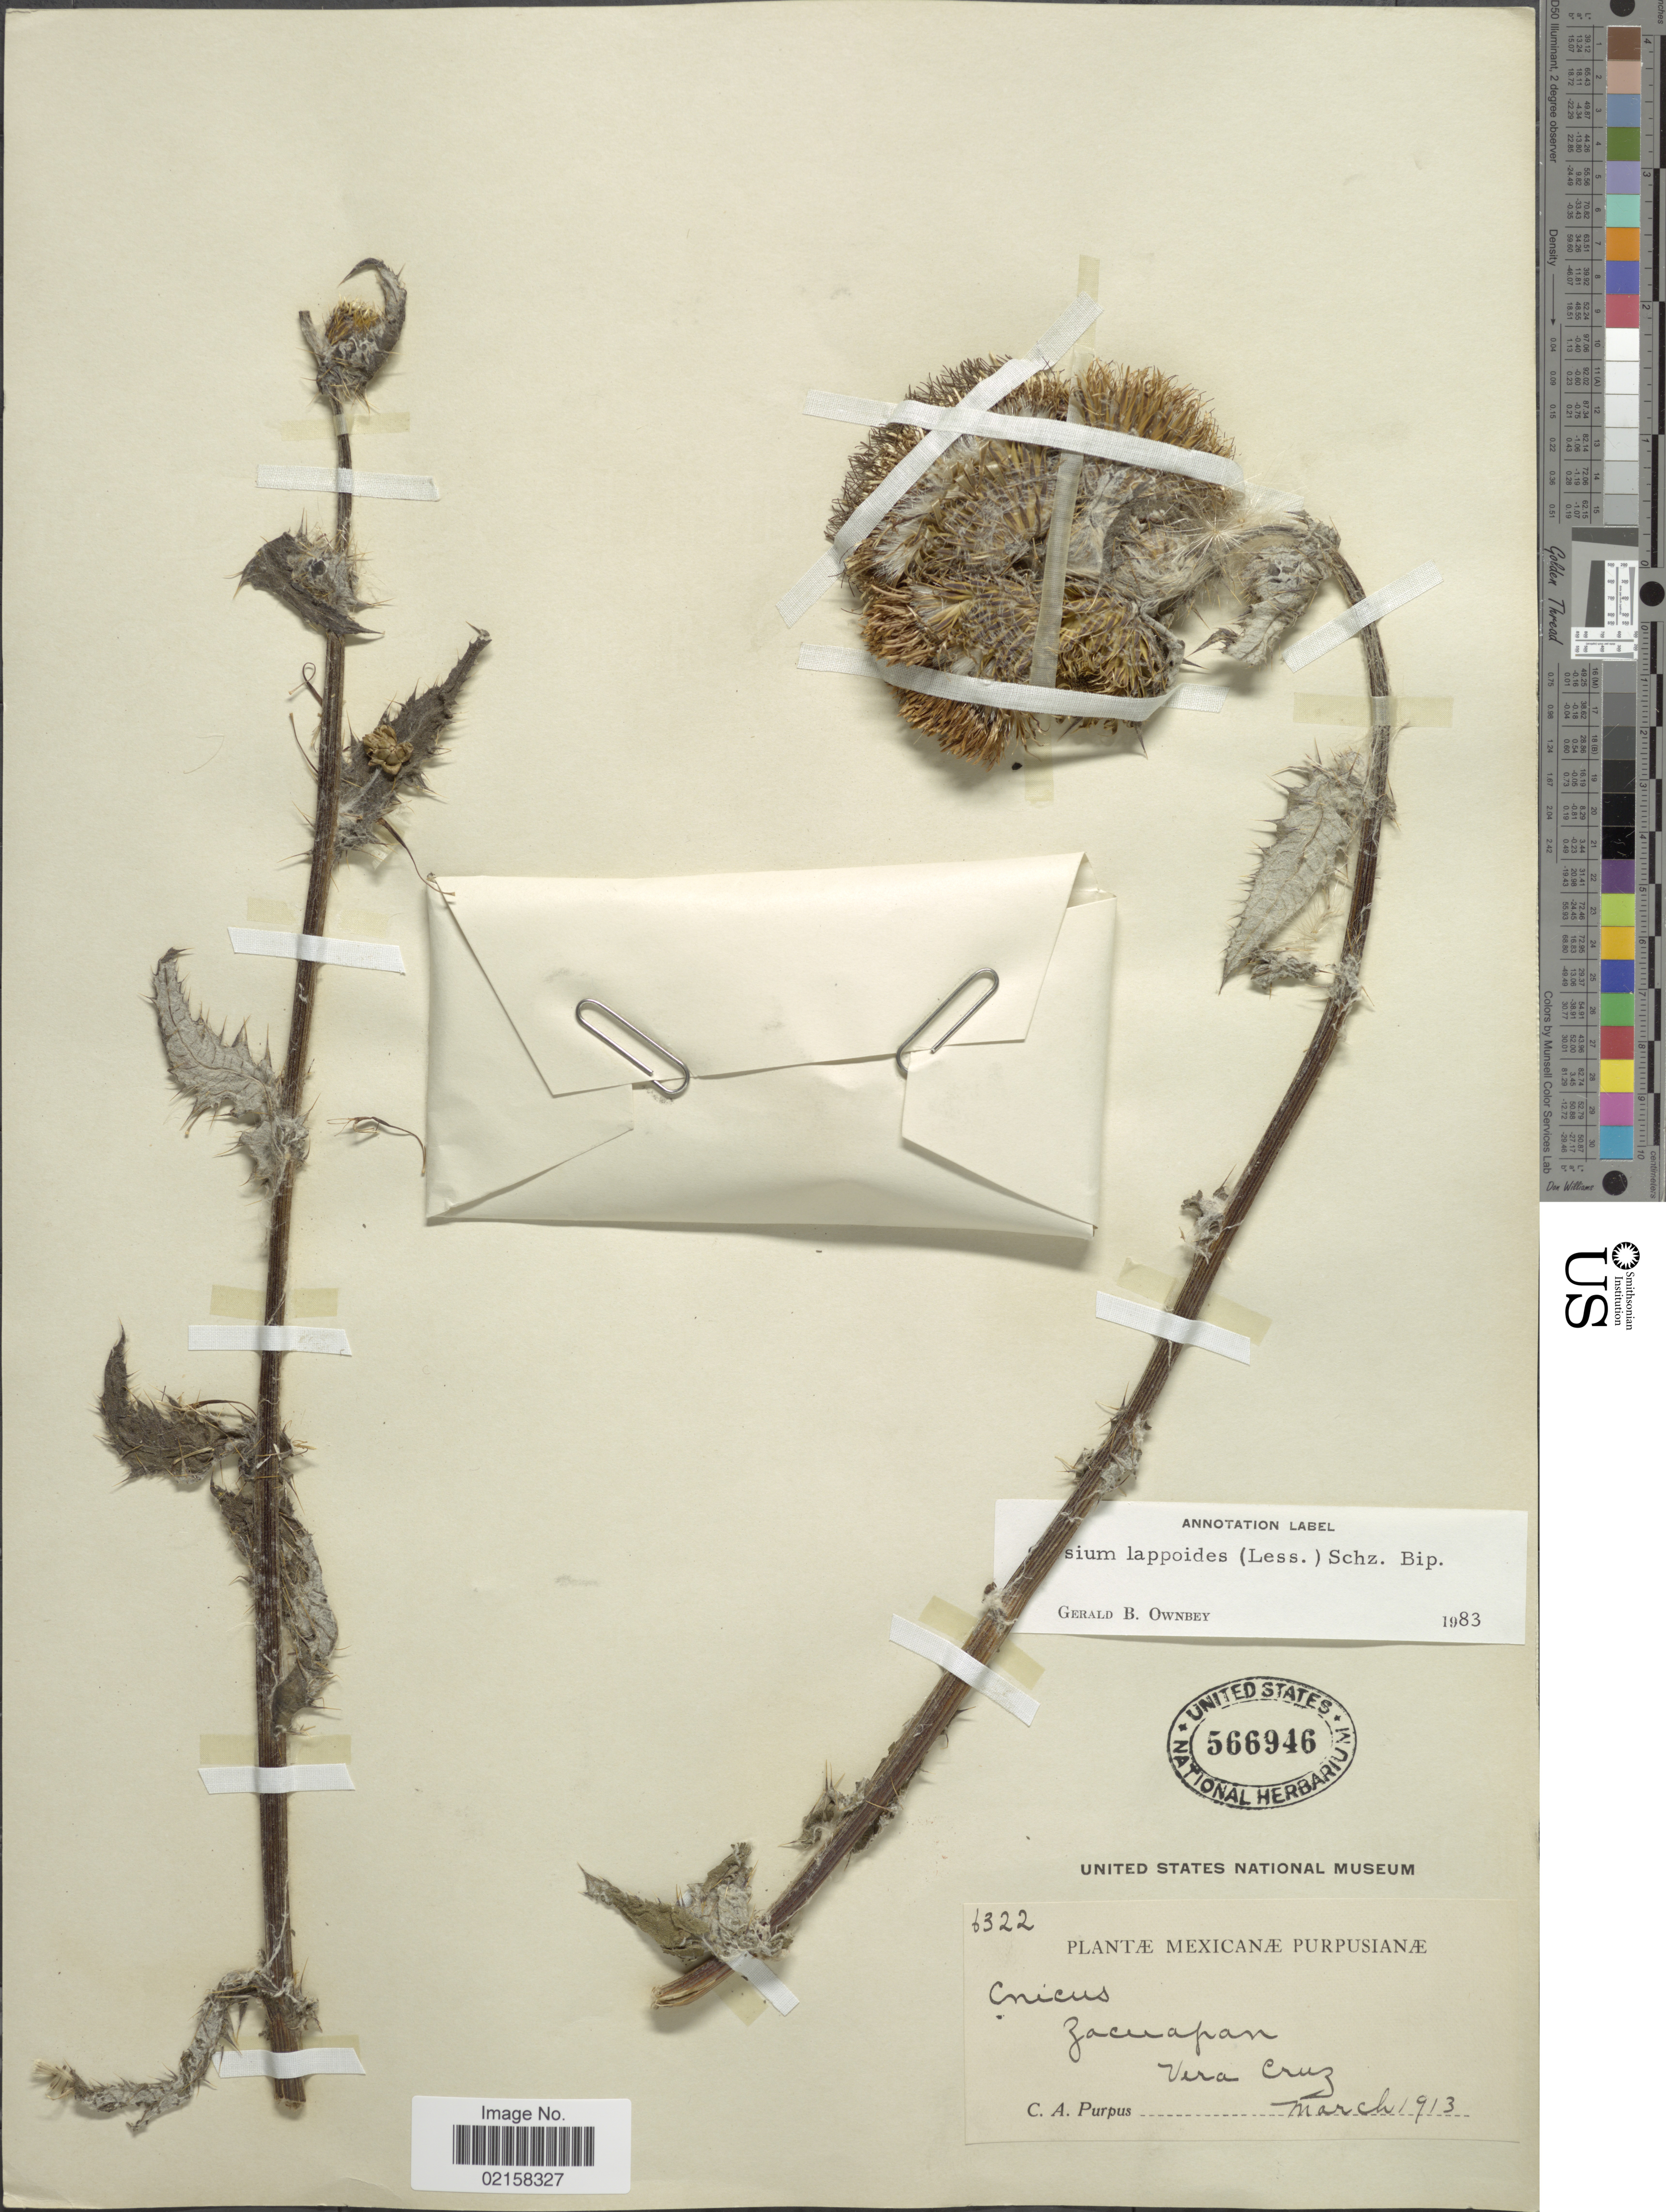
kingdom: Plantae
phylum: Tracheophyta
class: Magnoliopsida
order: Asterales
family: Asteraceae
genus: Cirsium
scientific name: Cirsium lappoides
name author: (Less.) Sch. Bip.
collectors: C. A. Purpus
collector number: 6322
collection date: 1913-03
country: Mexico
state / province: Veracruz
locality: Zacuapan, Vera Cruz.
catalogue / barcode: US 566946